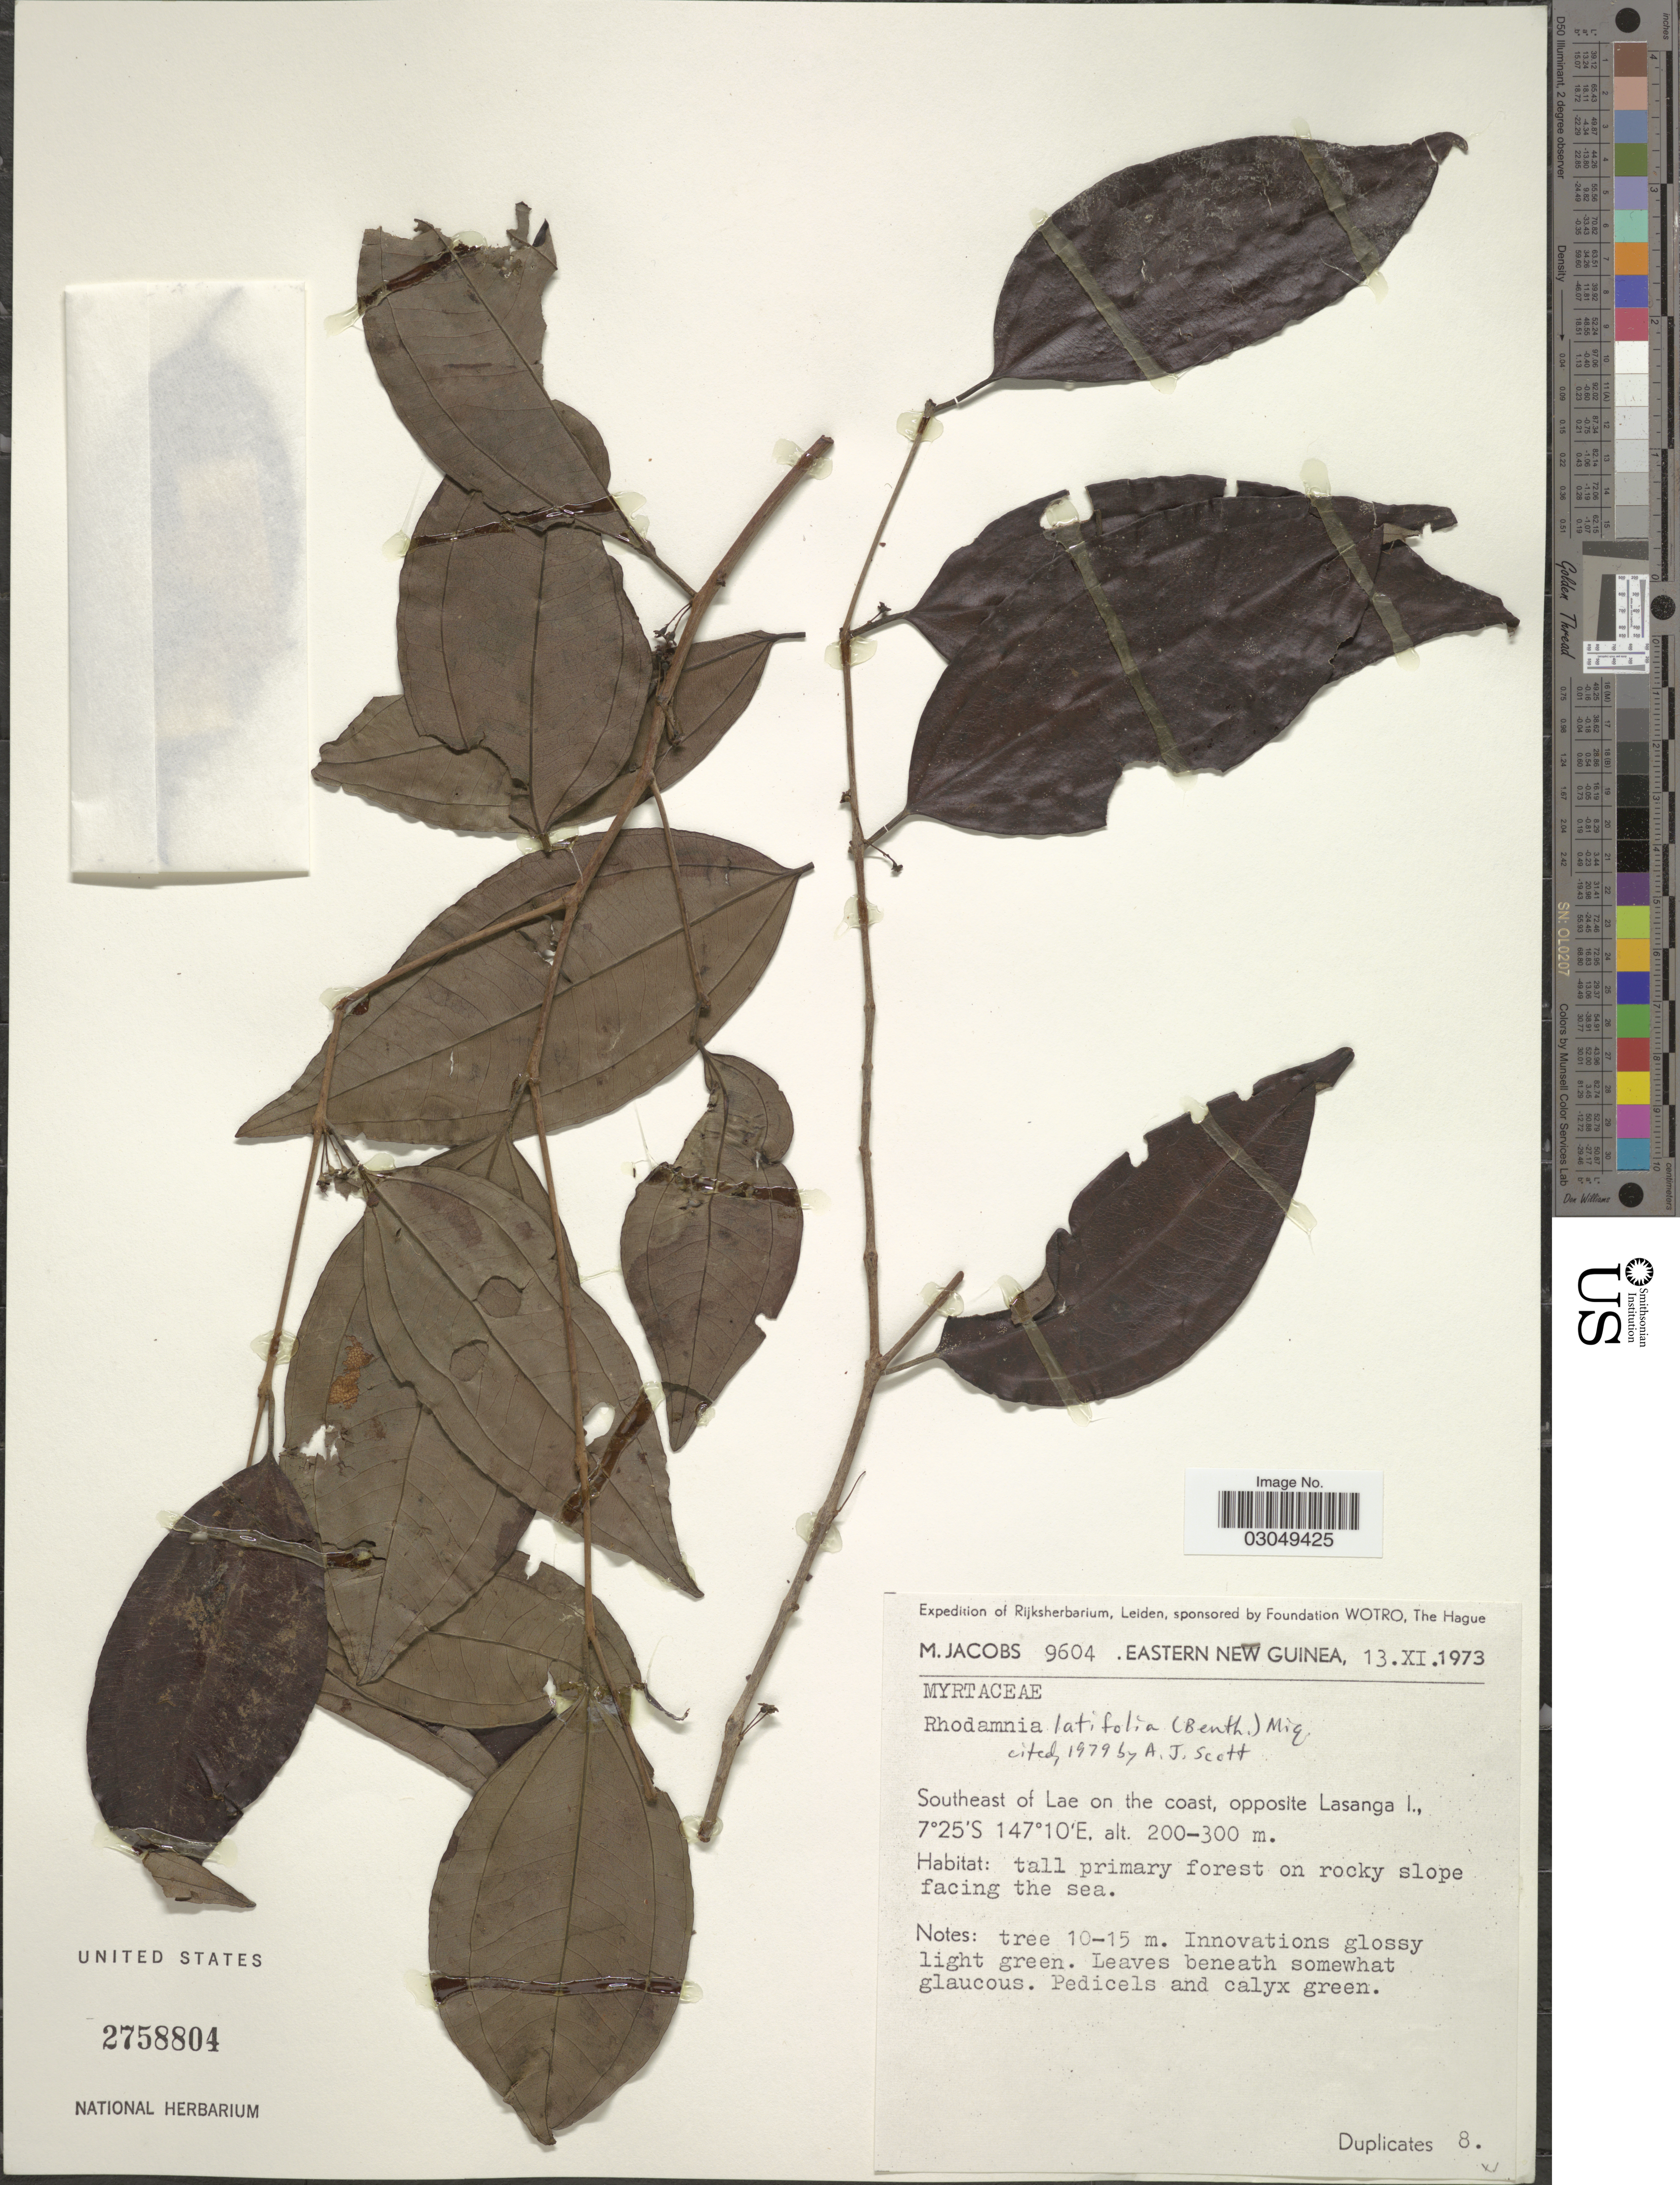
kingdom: Plantae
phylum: Tracheophyta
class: Magnoliopsida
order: Myrtales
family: Myrtaceae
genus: Rhodamnia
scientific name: Rhodamnia latifolia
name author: (Benth.) Miq.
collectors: M. Jacobs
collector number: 9604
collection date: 1973-11-13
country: Papua New Guinea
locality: Eastern New Guinea. Southeast of Lae on the coast, opposite Lasanga I.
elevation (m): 200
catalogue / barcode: US 2758804